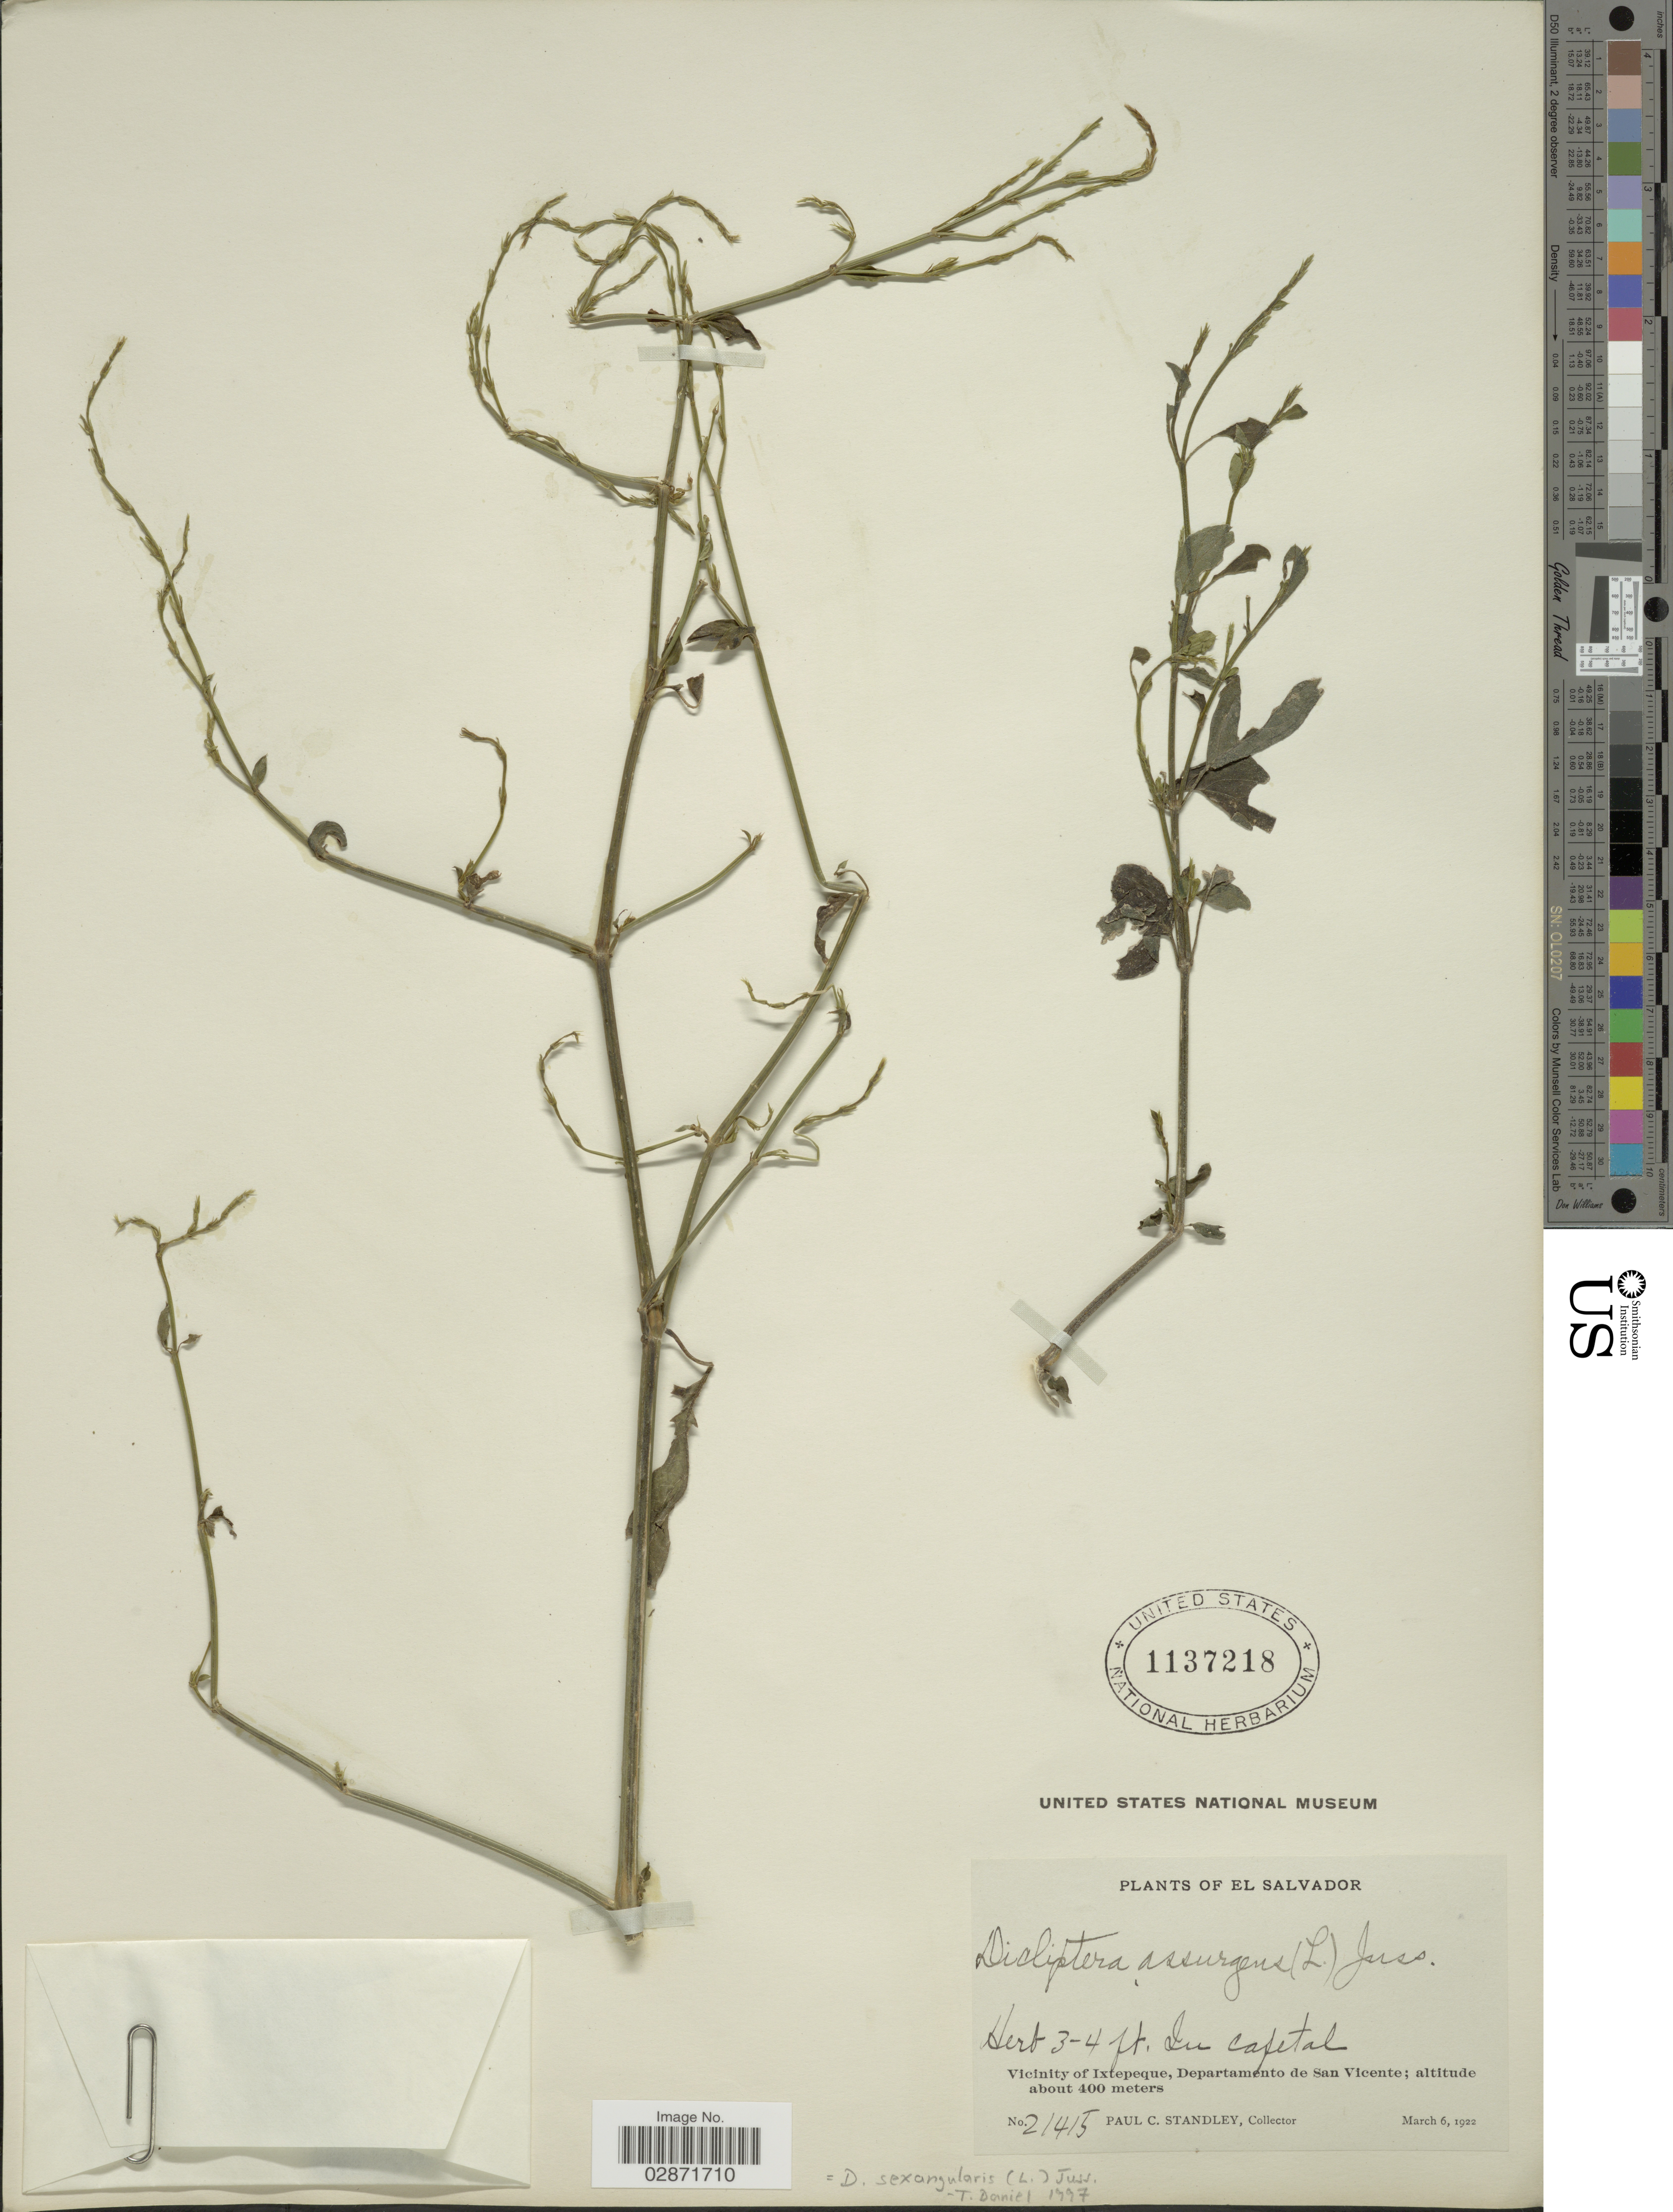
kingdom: Plantae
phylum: Tracheophyta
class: Magnoliopsida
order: Lamiales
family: Acanthaceae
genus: Dicliptera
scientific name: Dicliptera sexangularis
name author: (L.) Juss.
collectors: P. C. Standley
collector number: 21415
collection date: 1922-03-06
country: El Salvador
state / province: San Vincente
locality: Vicinity of Ixtepeque, Departamento de San Vicente.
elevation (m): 400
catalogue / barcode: US 1137218